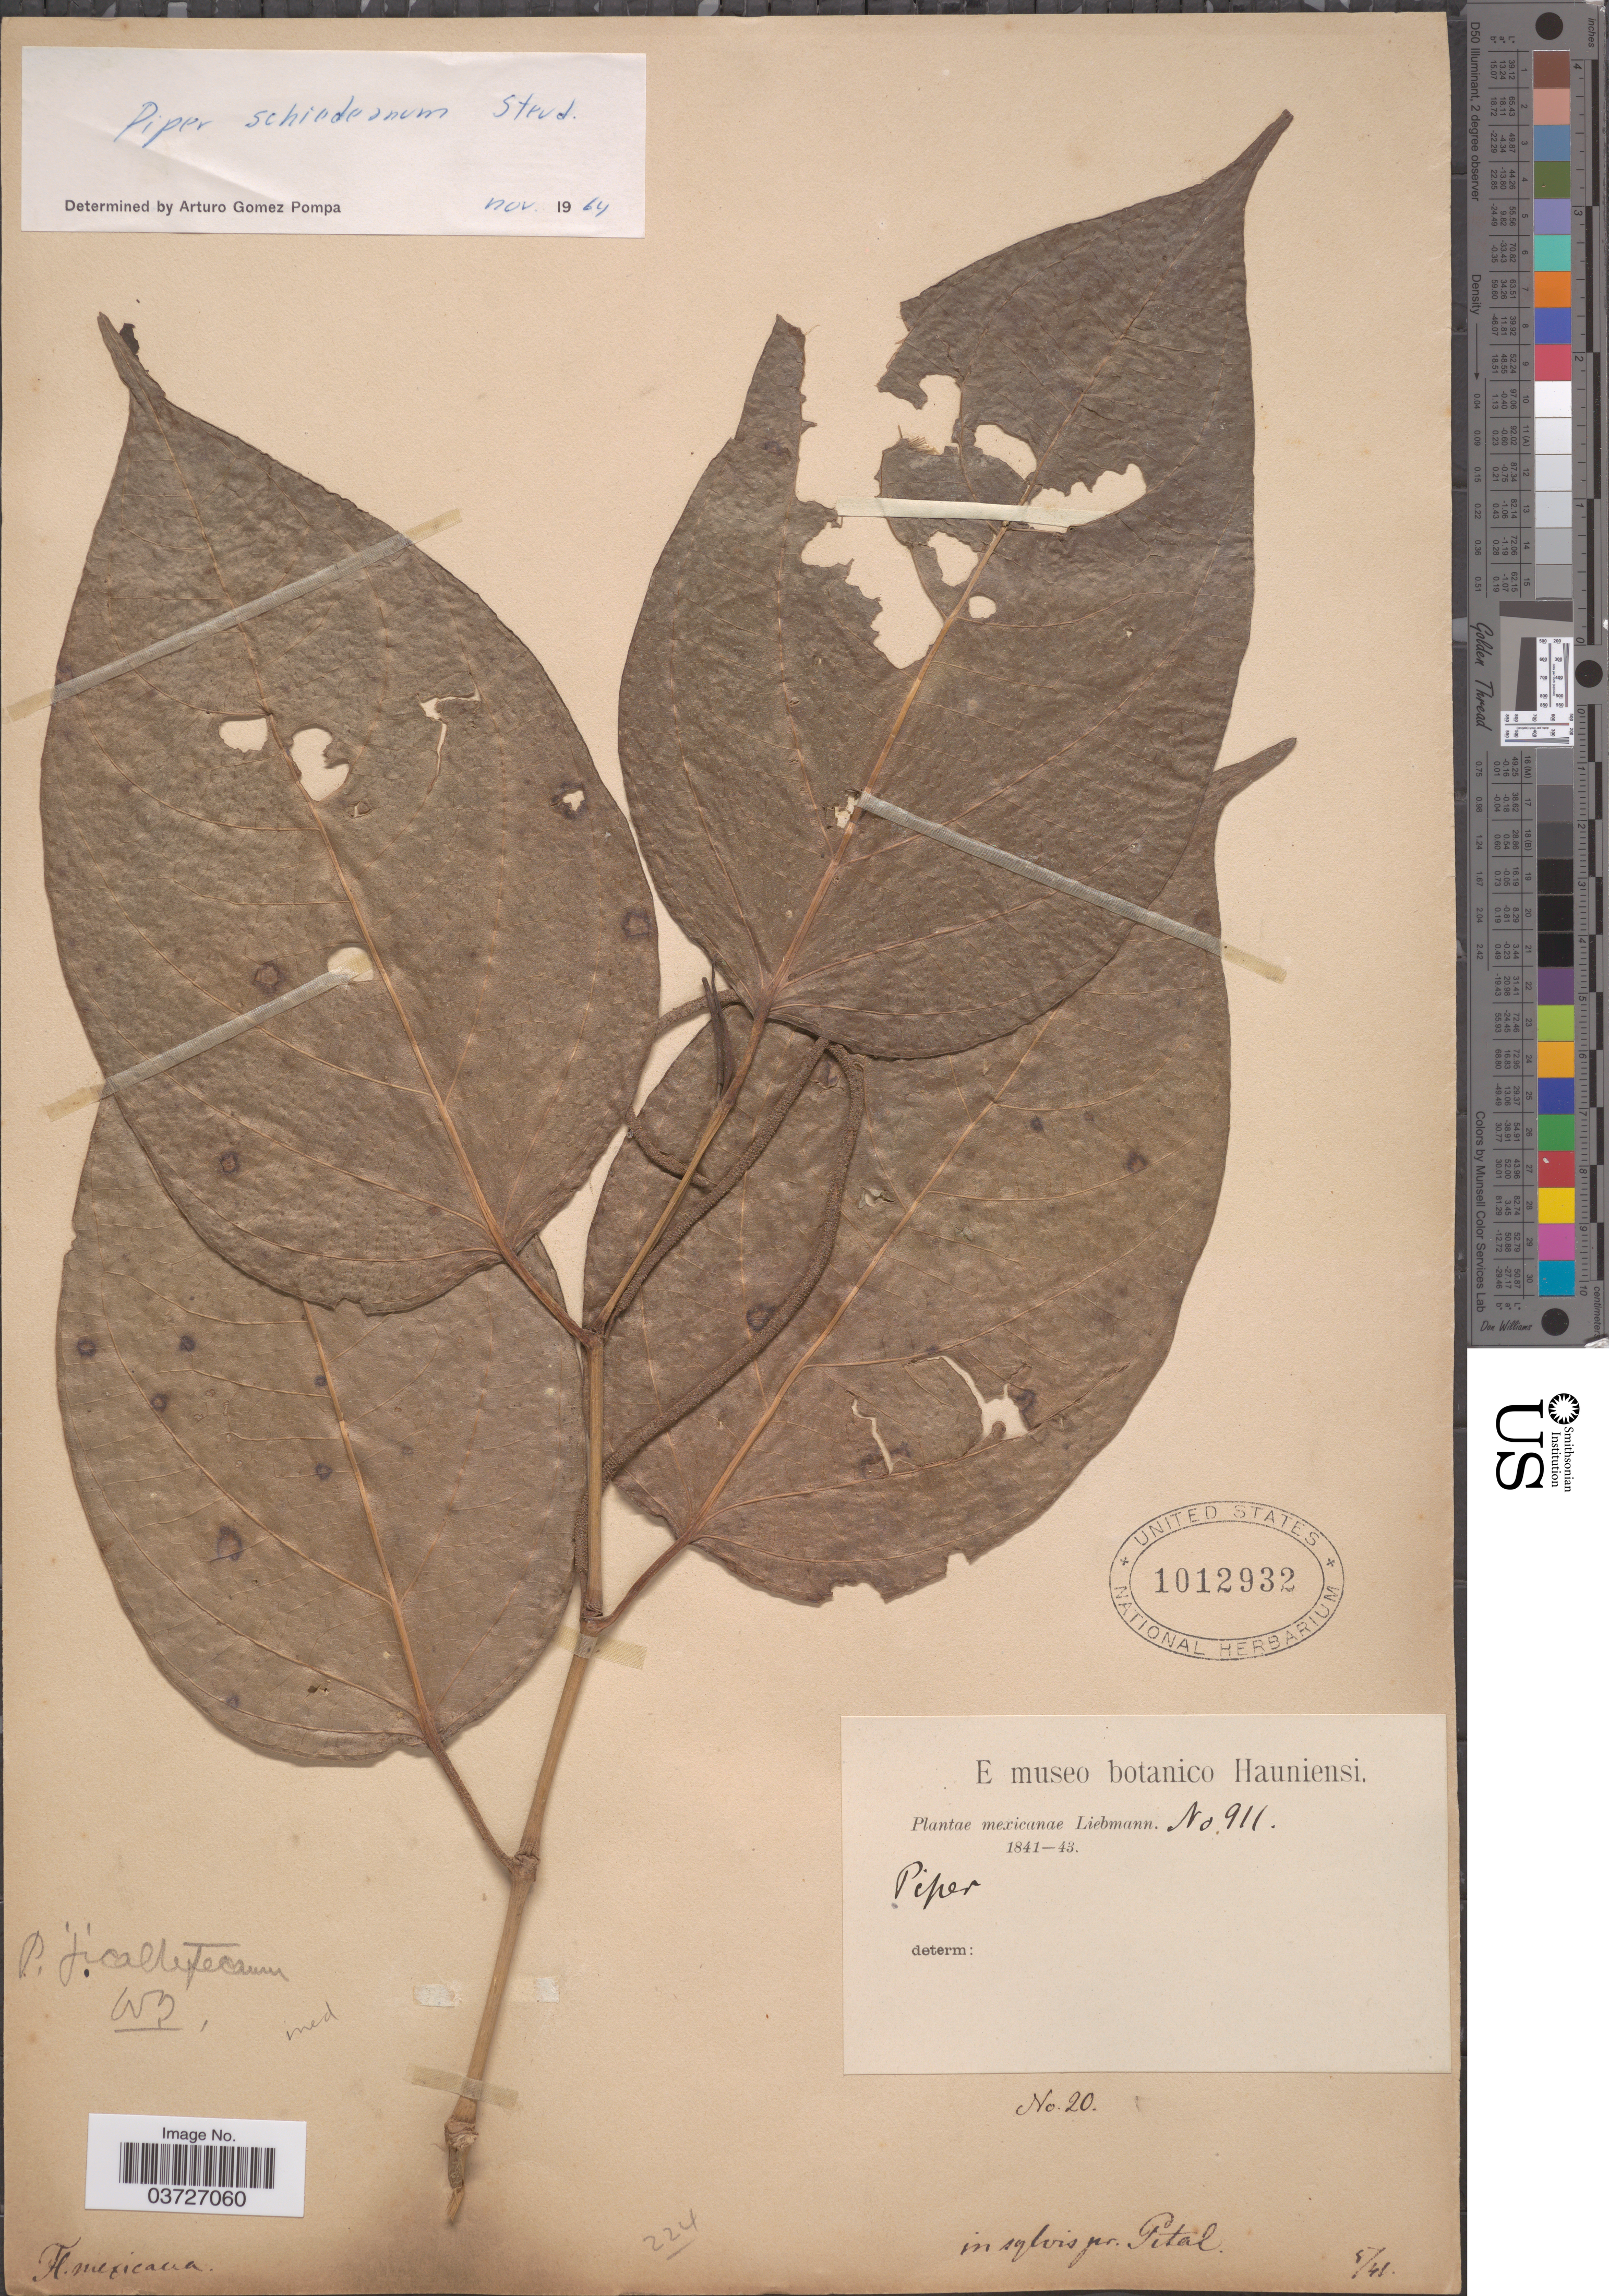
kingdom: Plantae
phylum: Tracheophyta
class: Magnoliopsida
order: Piperales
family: Piperaceae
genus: Piper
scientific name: Piper schiedeanum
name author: Steud.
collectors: Liebmann, --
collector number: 911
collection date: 1841/1843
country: Mexico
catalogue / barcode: US 1012932